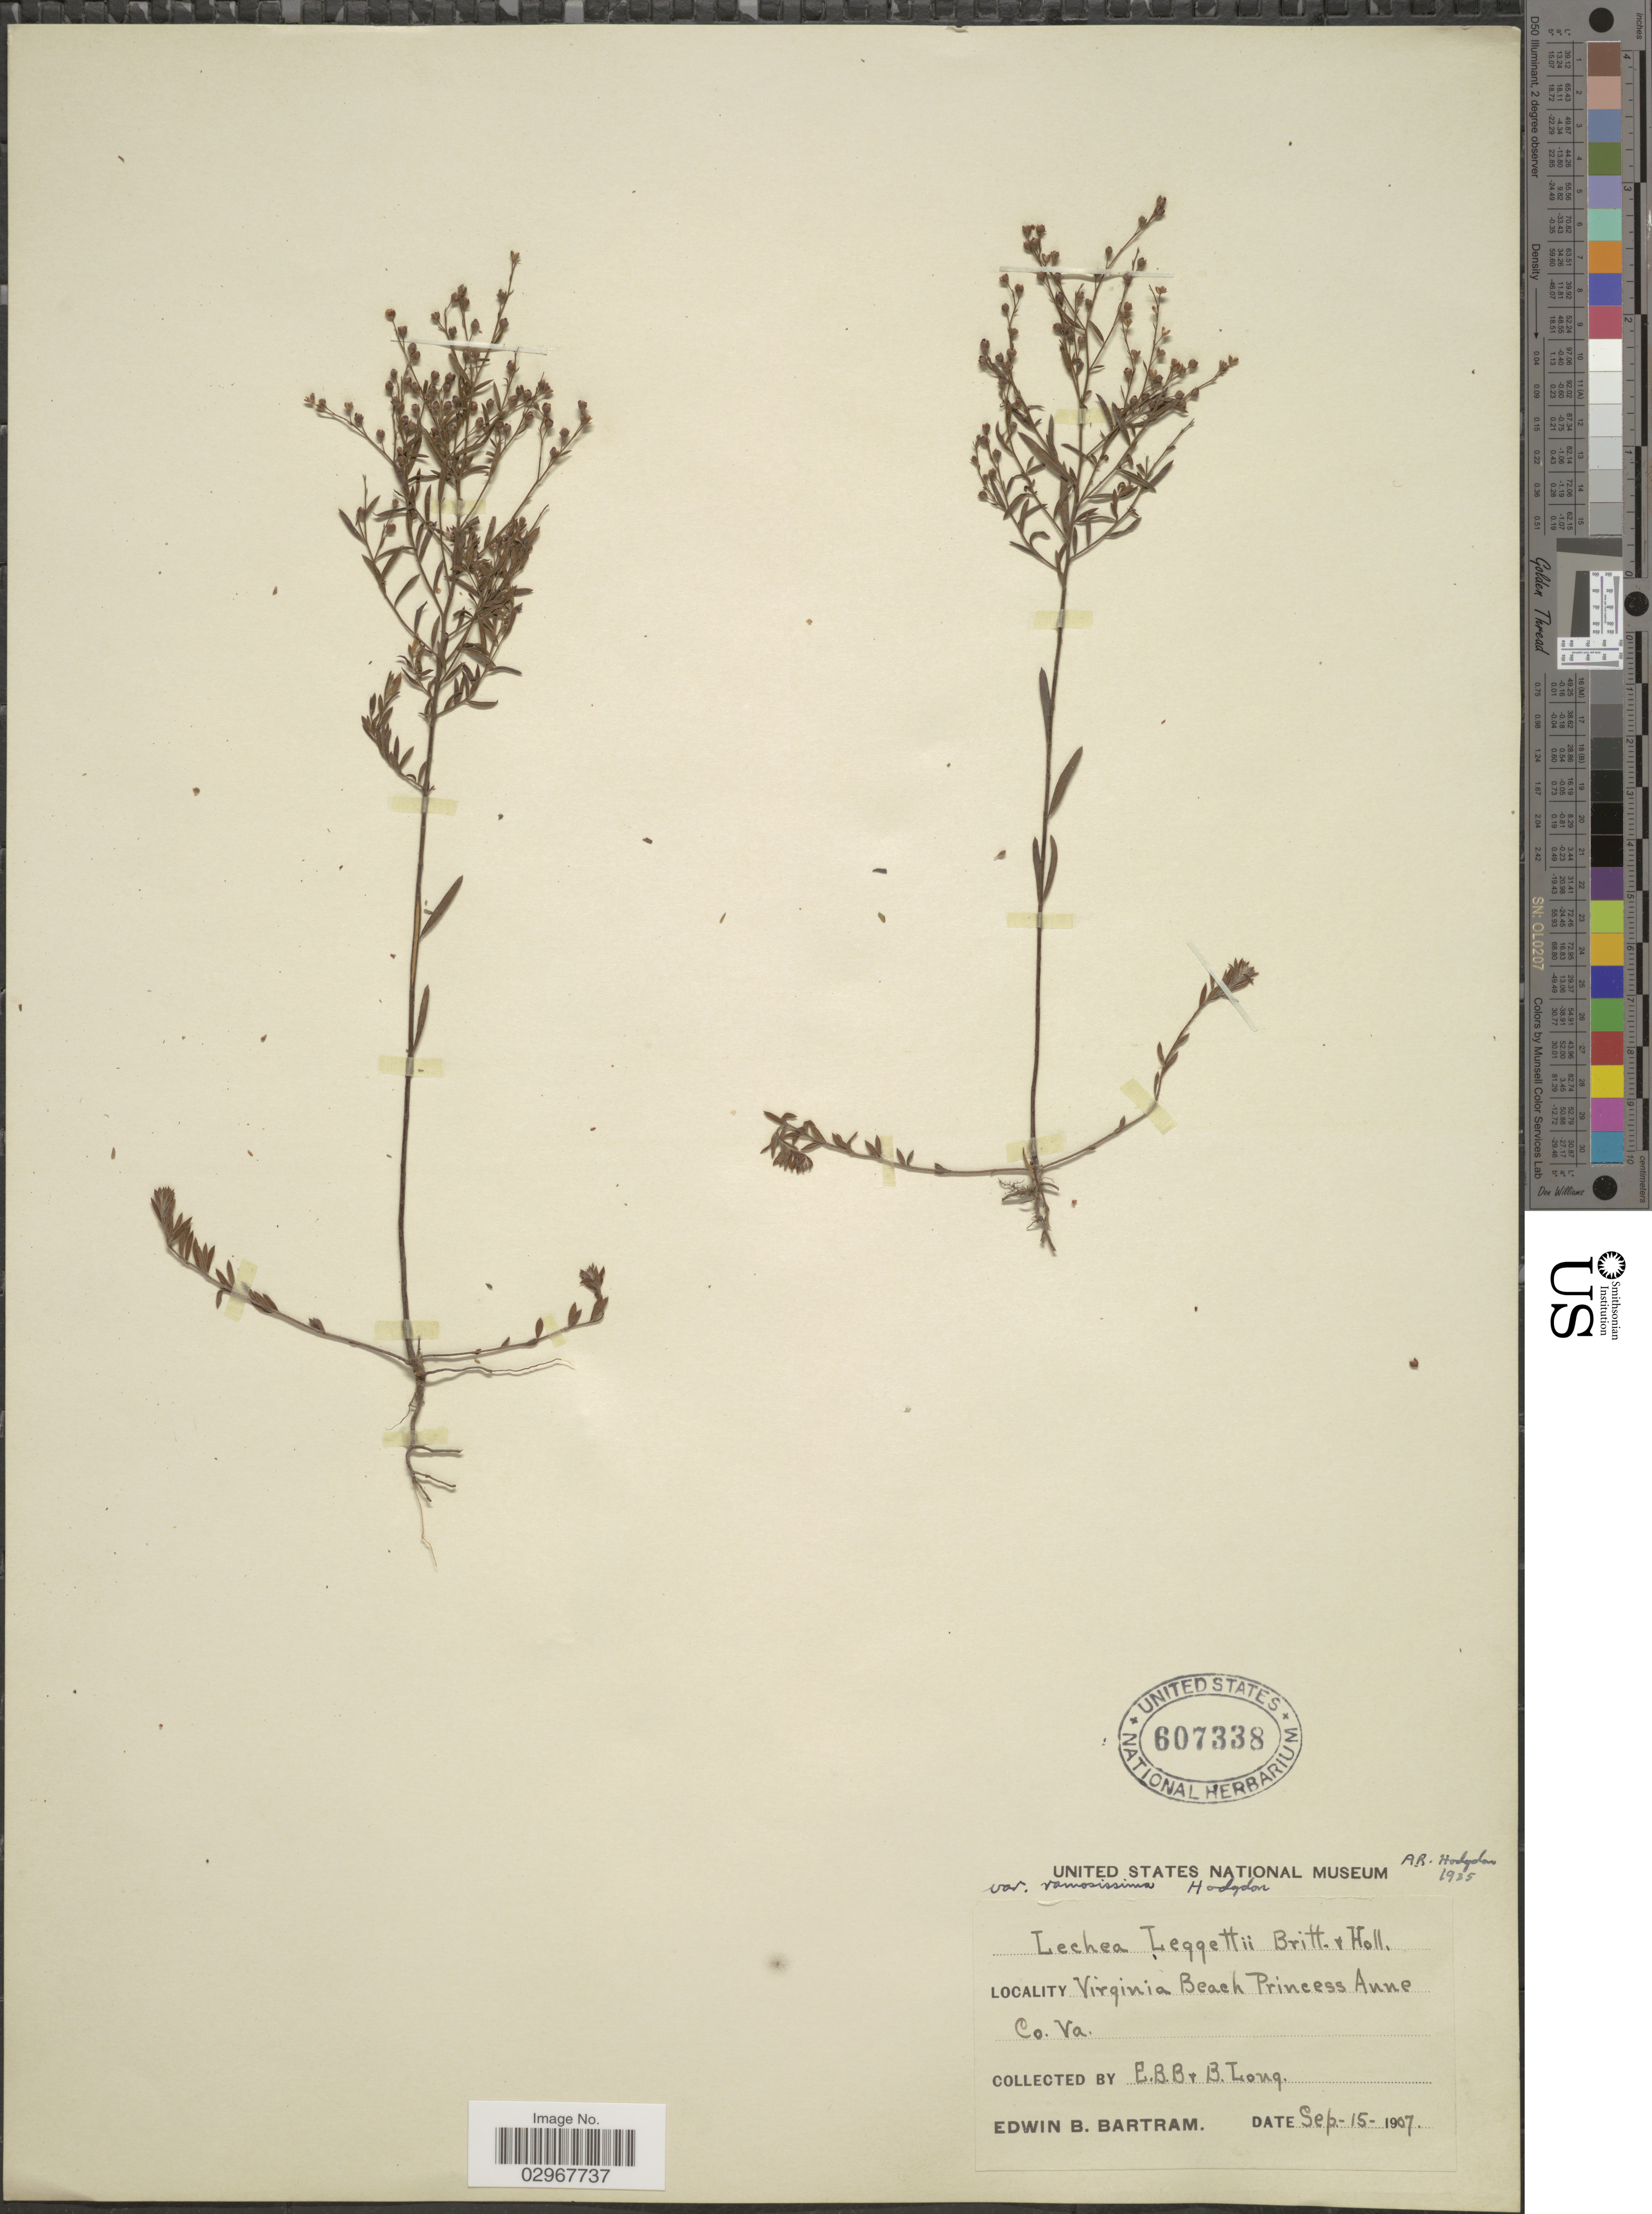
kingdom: Plantae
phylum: Tracheophyta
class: Magnoliopsida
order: Malvales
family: Cistaceae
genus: Lechea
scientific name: Lechea leggettii var. ramosissima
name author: Hodgdon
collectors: E. B. Bartram & B. Long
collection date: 1907-09-15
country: United States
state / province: Virginia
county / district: City of Virginia Beach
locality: Virginia Beach Princess Anne Co. Va.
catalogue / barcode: US 607338